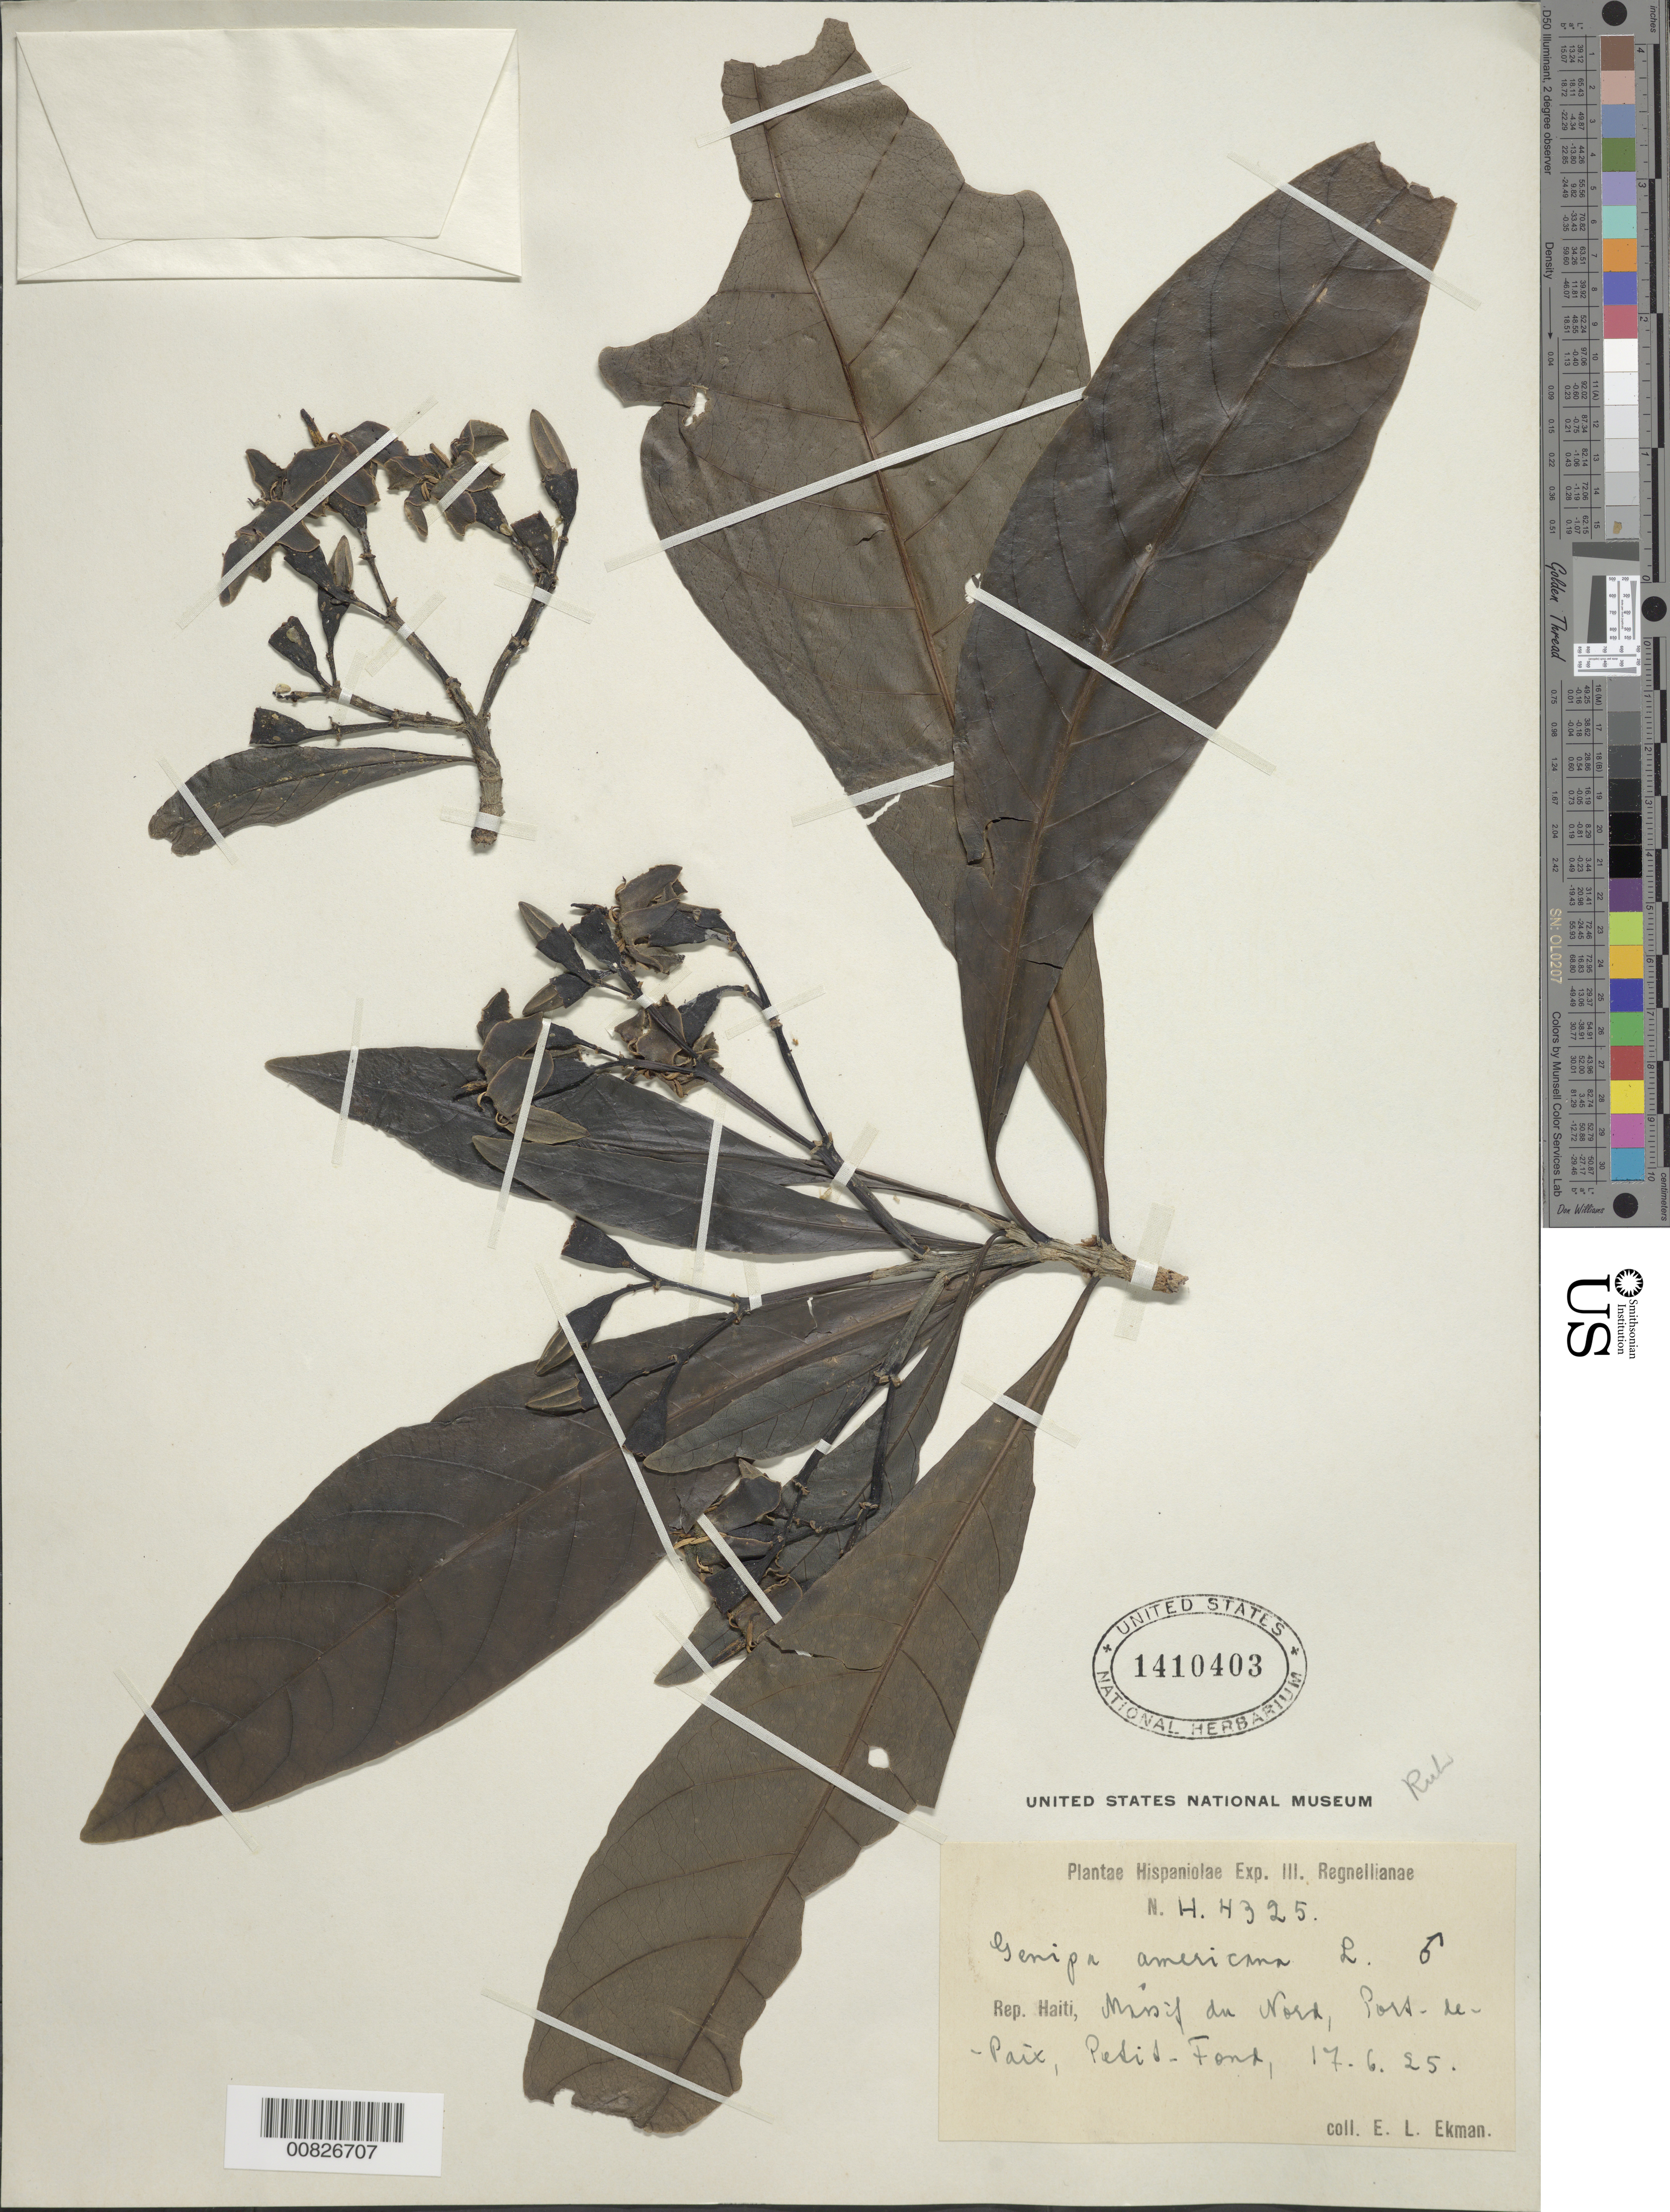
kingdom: Plantae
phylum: Tracheophyta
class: Magnoliopsida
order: Gentianales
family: Rubiaceae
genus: Genipa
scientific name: Genipa americana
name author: L.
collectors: E. L. Ekman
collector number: H 4325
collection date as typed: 17 Jun 1925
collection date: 1925-06-17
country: Haiti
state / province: Nord-Ouest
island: Hispaniola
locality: Massif du Nord, Port de Paix, Petit Fond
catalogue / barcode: US 1410403